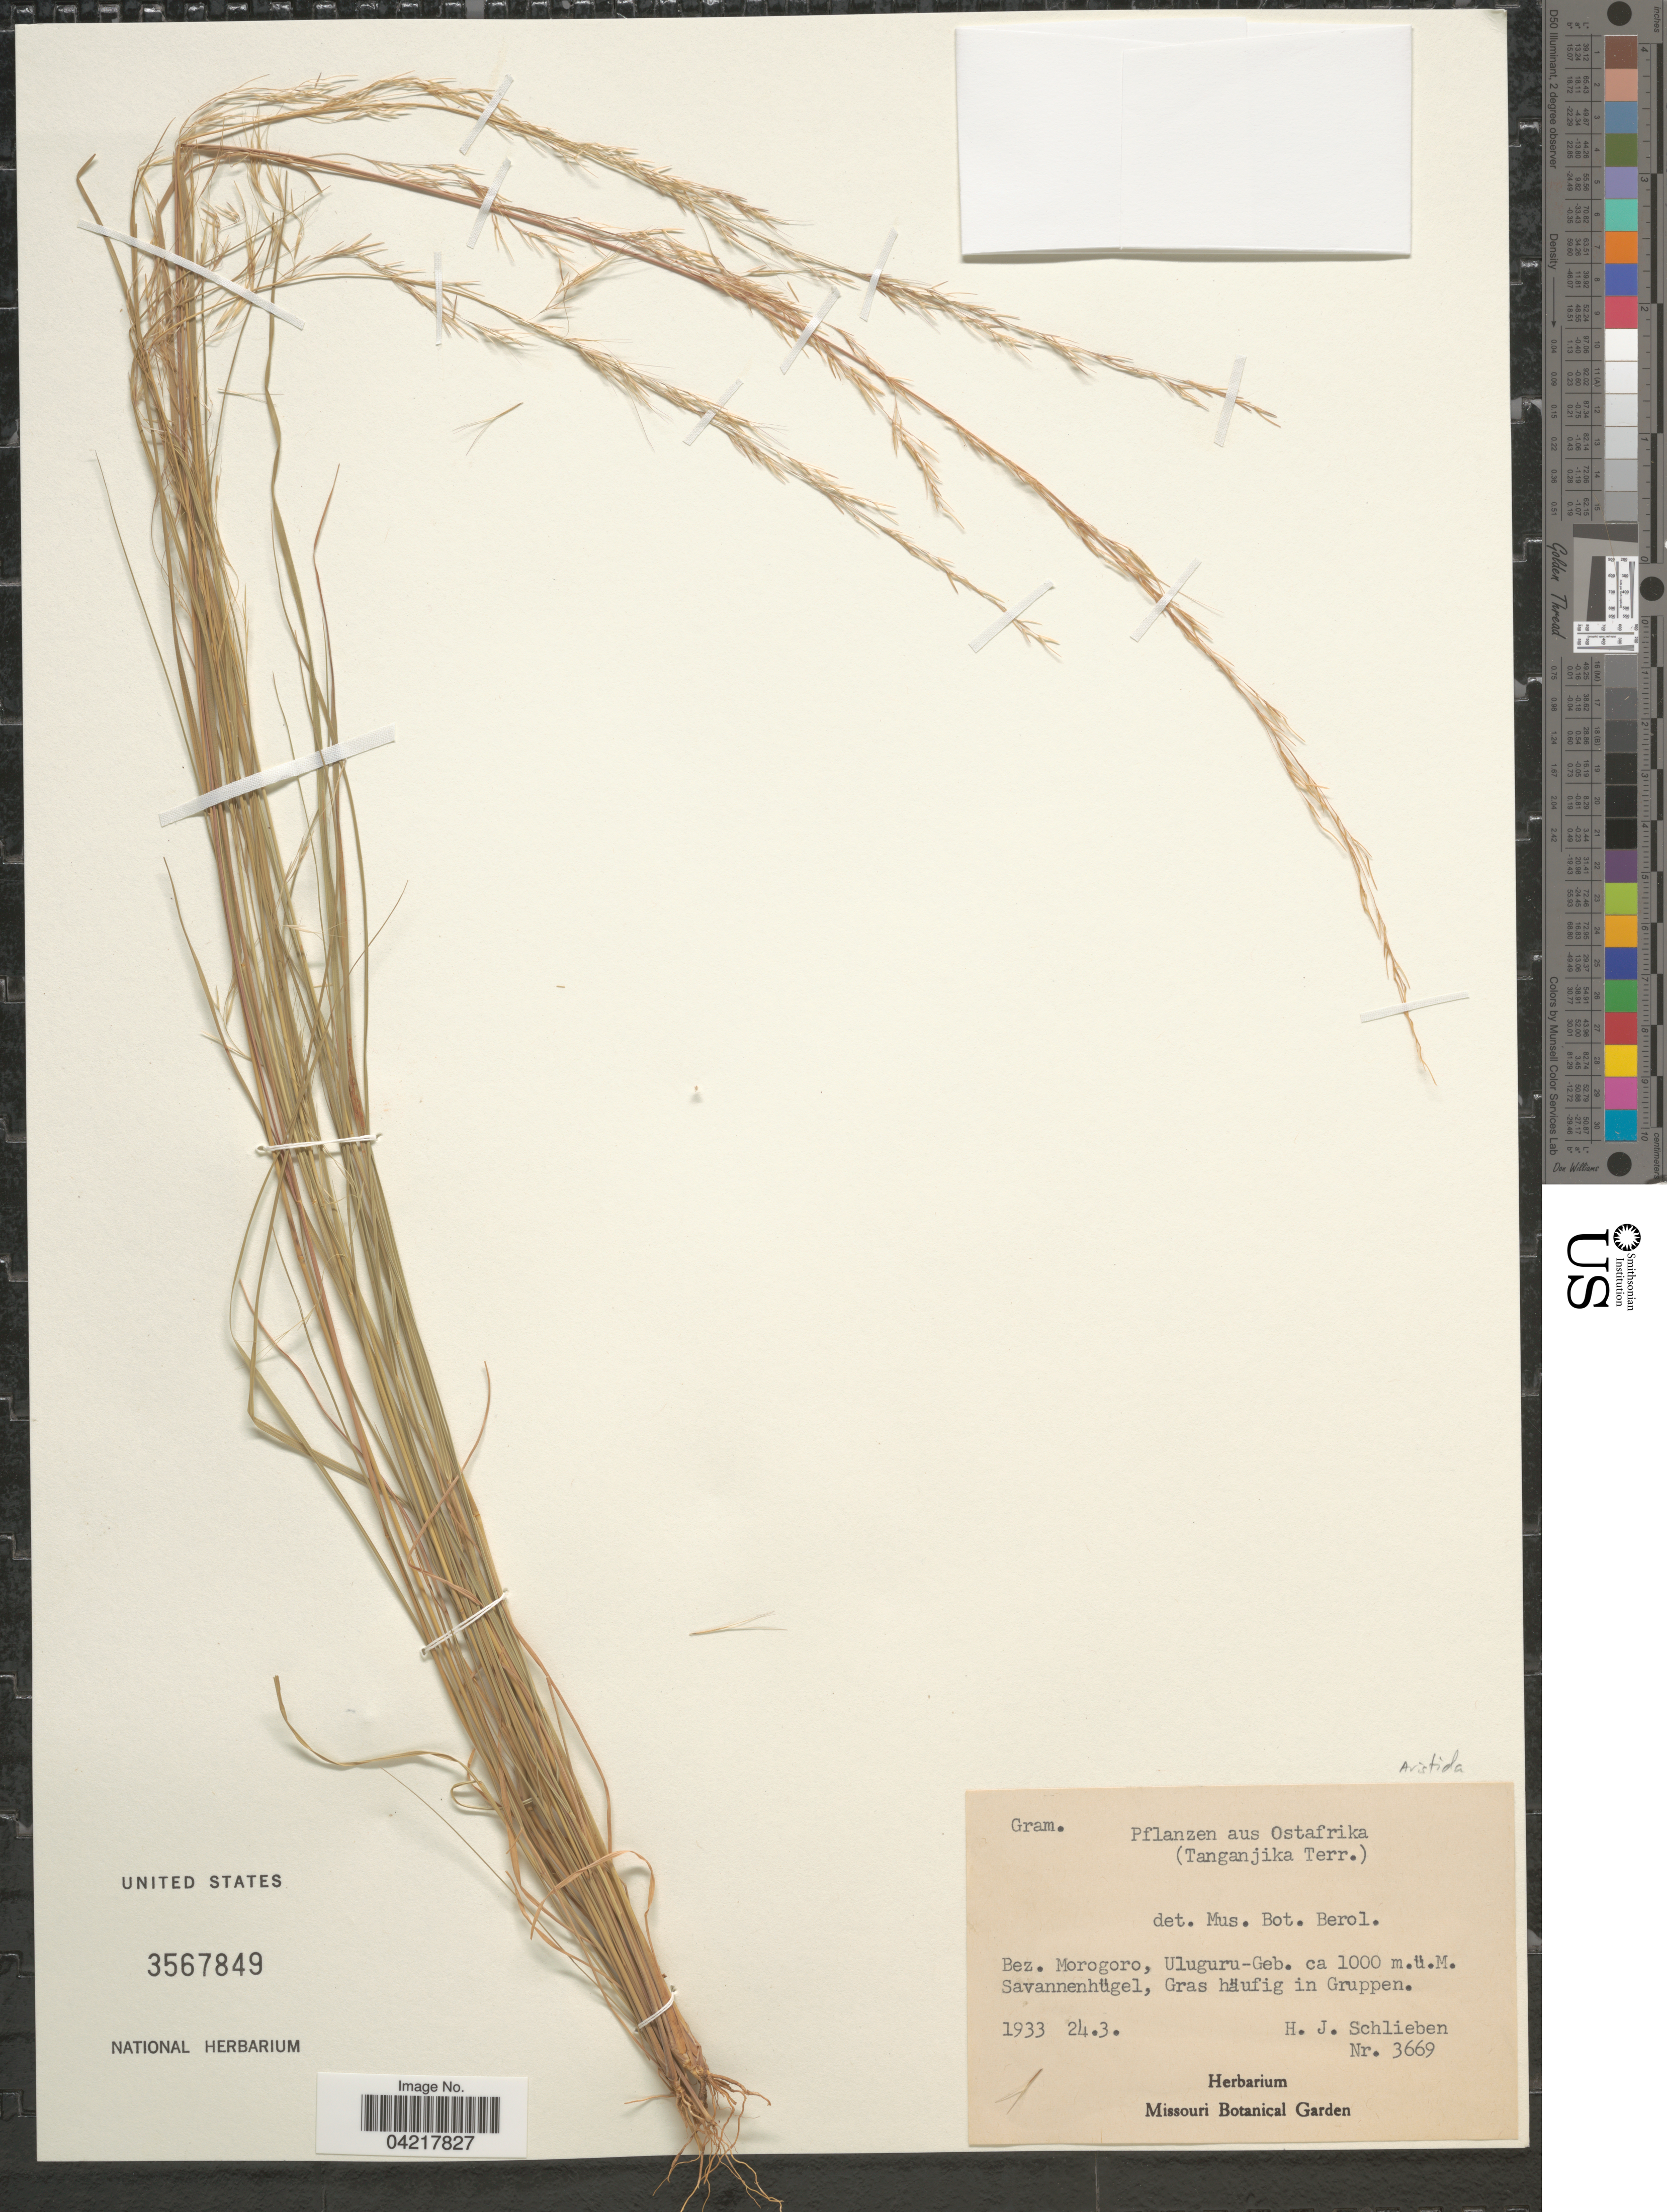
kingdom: Plantae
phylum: Tracheophyta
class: Liliopsida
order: Poales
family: Poaceae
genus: Aristida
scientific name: Aristida sp.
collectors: H. J. Schlieben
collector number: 3669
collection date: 1933-03-24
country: Tanzania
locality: Ostafrika. (Tanganjika Terr.) Bez. Morogoro, Uluguru-Geb. Savannenhügel, Gras häufig in Gruppen.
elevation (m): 1000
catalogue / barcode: US 3567849